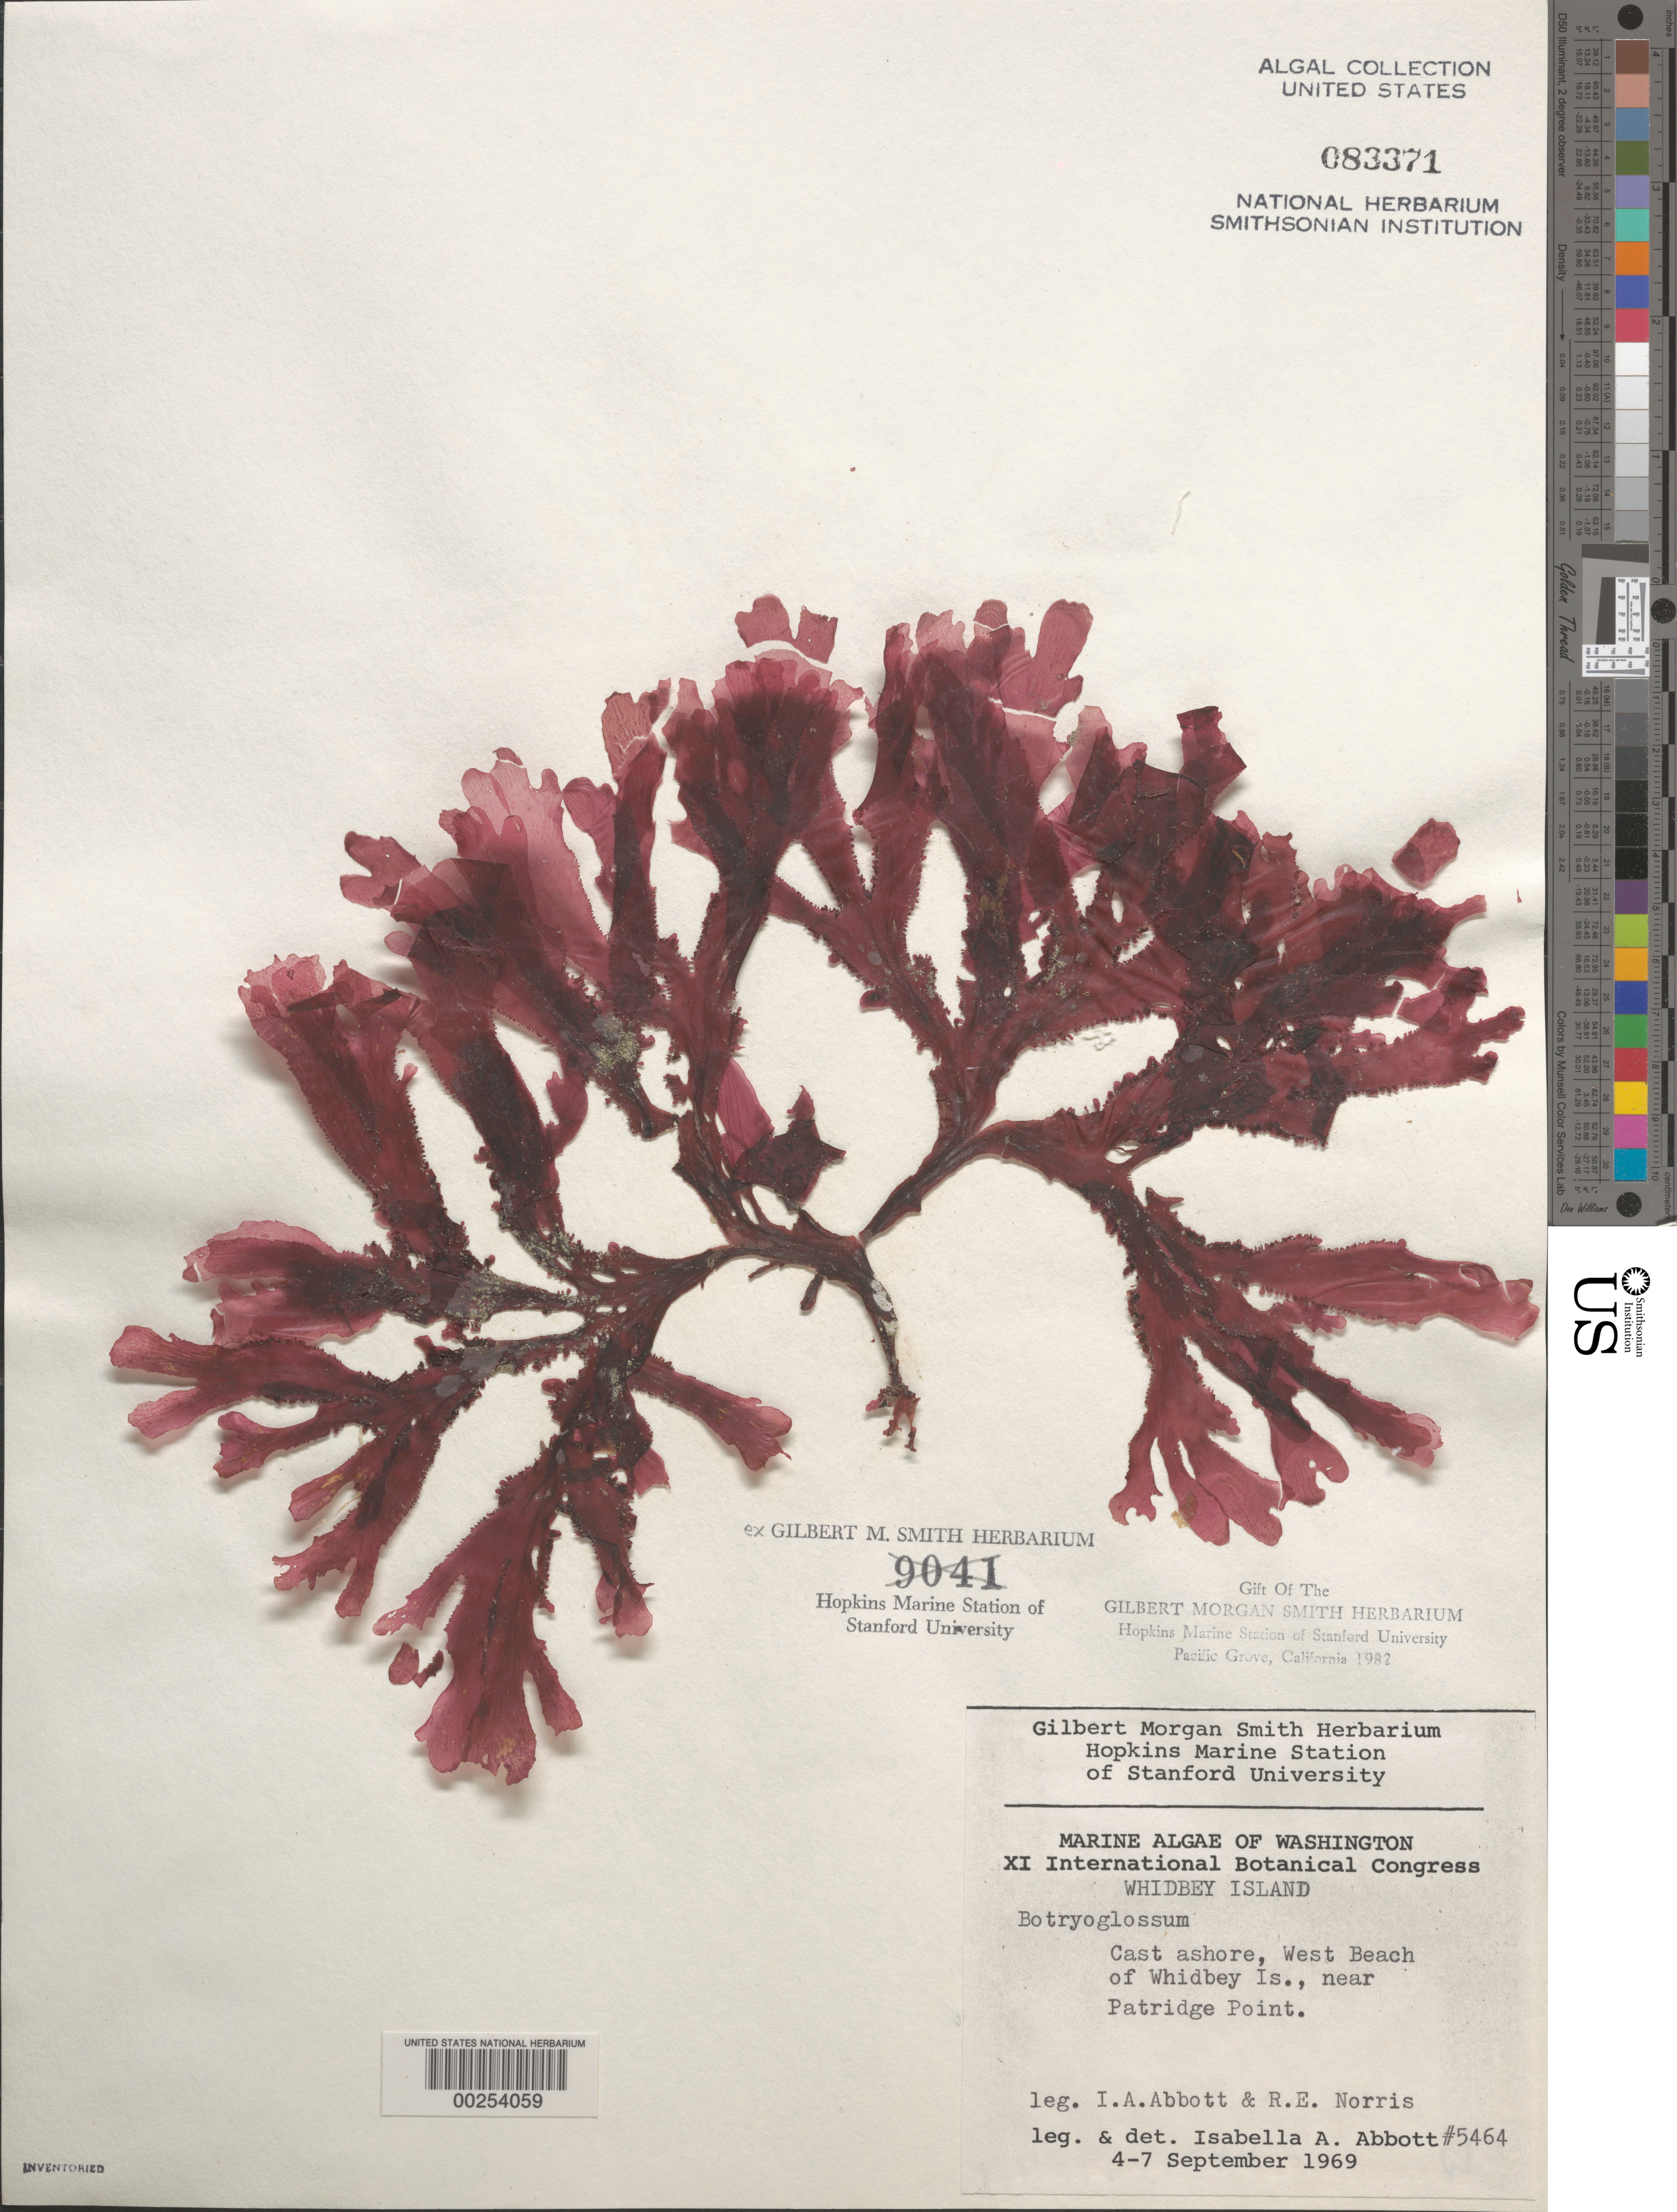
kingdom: Plantae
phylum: Rhodophyta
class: Florideophyceae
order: Ceramiales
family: Delesseriaceae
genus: Botryoglossum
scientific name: Botryoglossum sp.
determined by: Abbott, Isabella A.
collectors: I. A. Abbott & R. E. Norris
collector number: IAA 5464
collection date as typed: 04 Sep 1969 TO 07 Sep 1969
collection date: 1969-09-04/1969-09-07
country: United States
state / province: Washington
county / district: Island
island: Whidbey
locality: West Beach, near Partridge Point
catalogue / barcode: US 83371